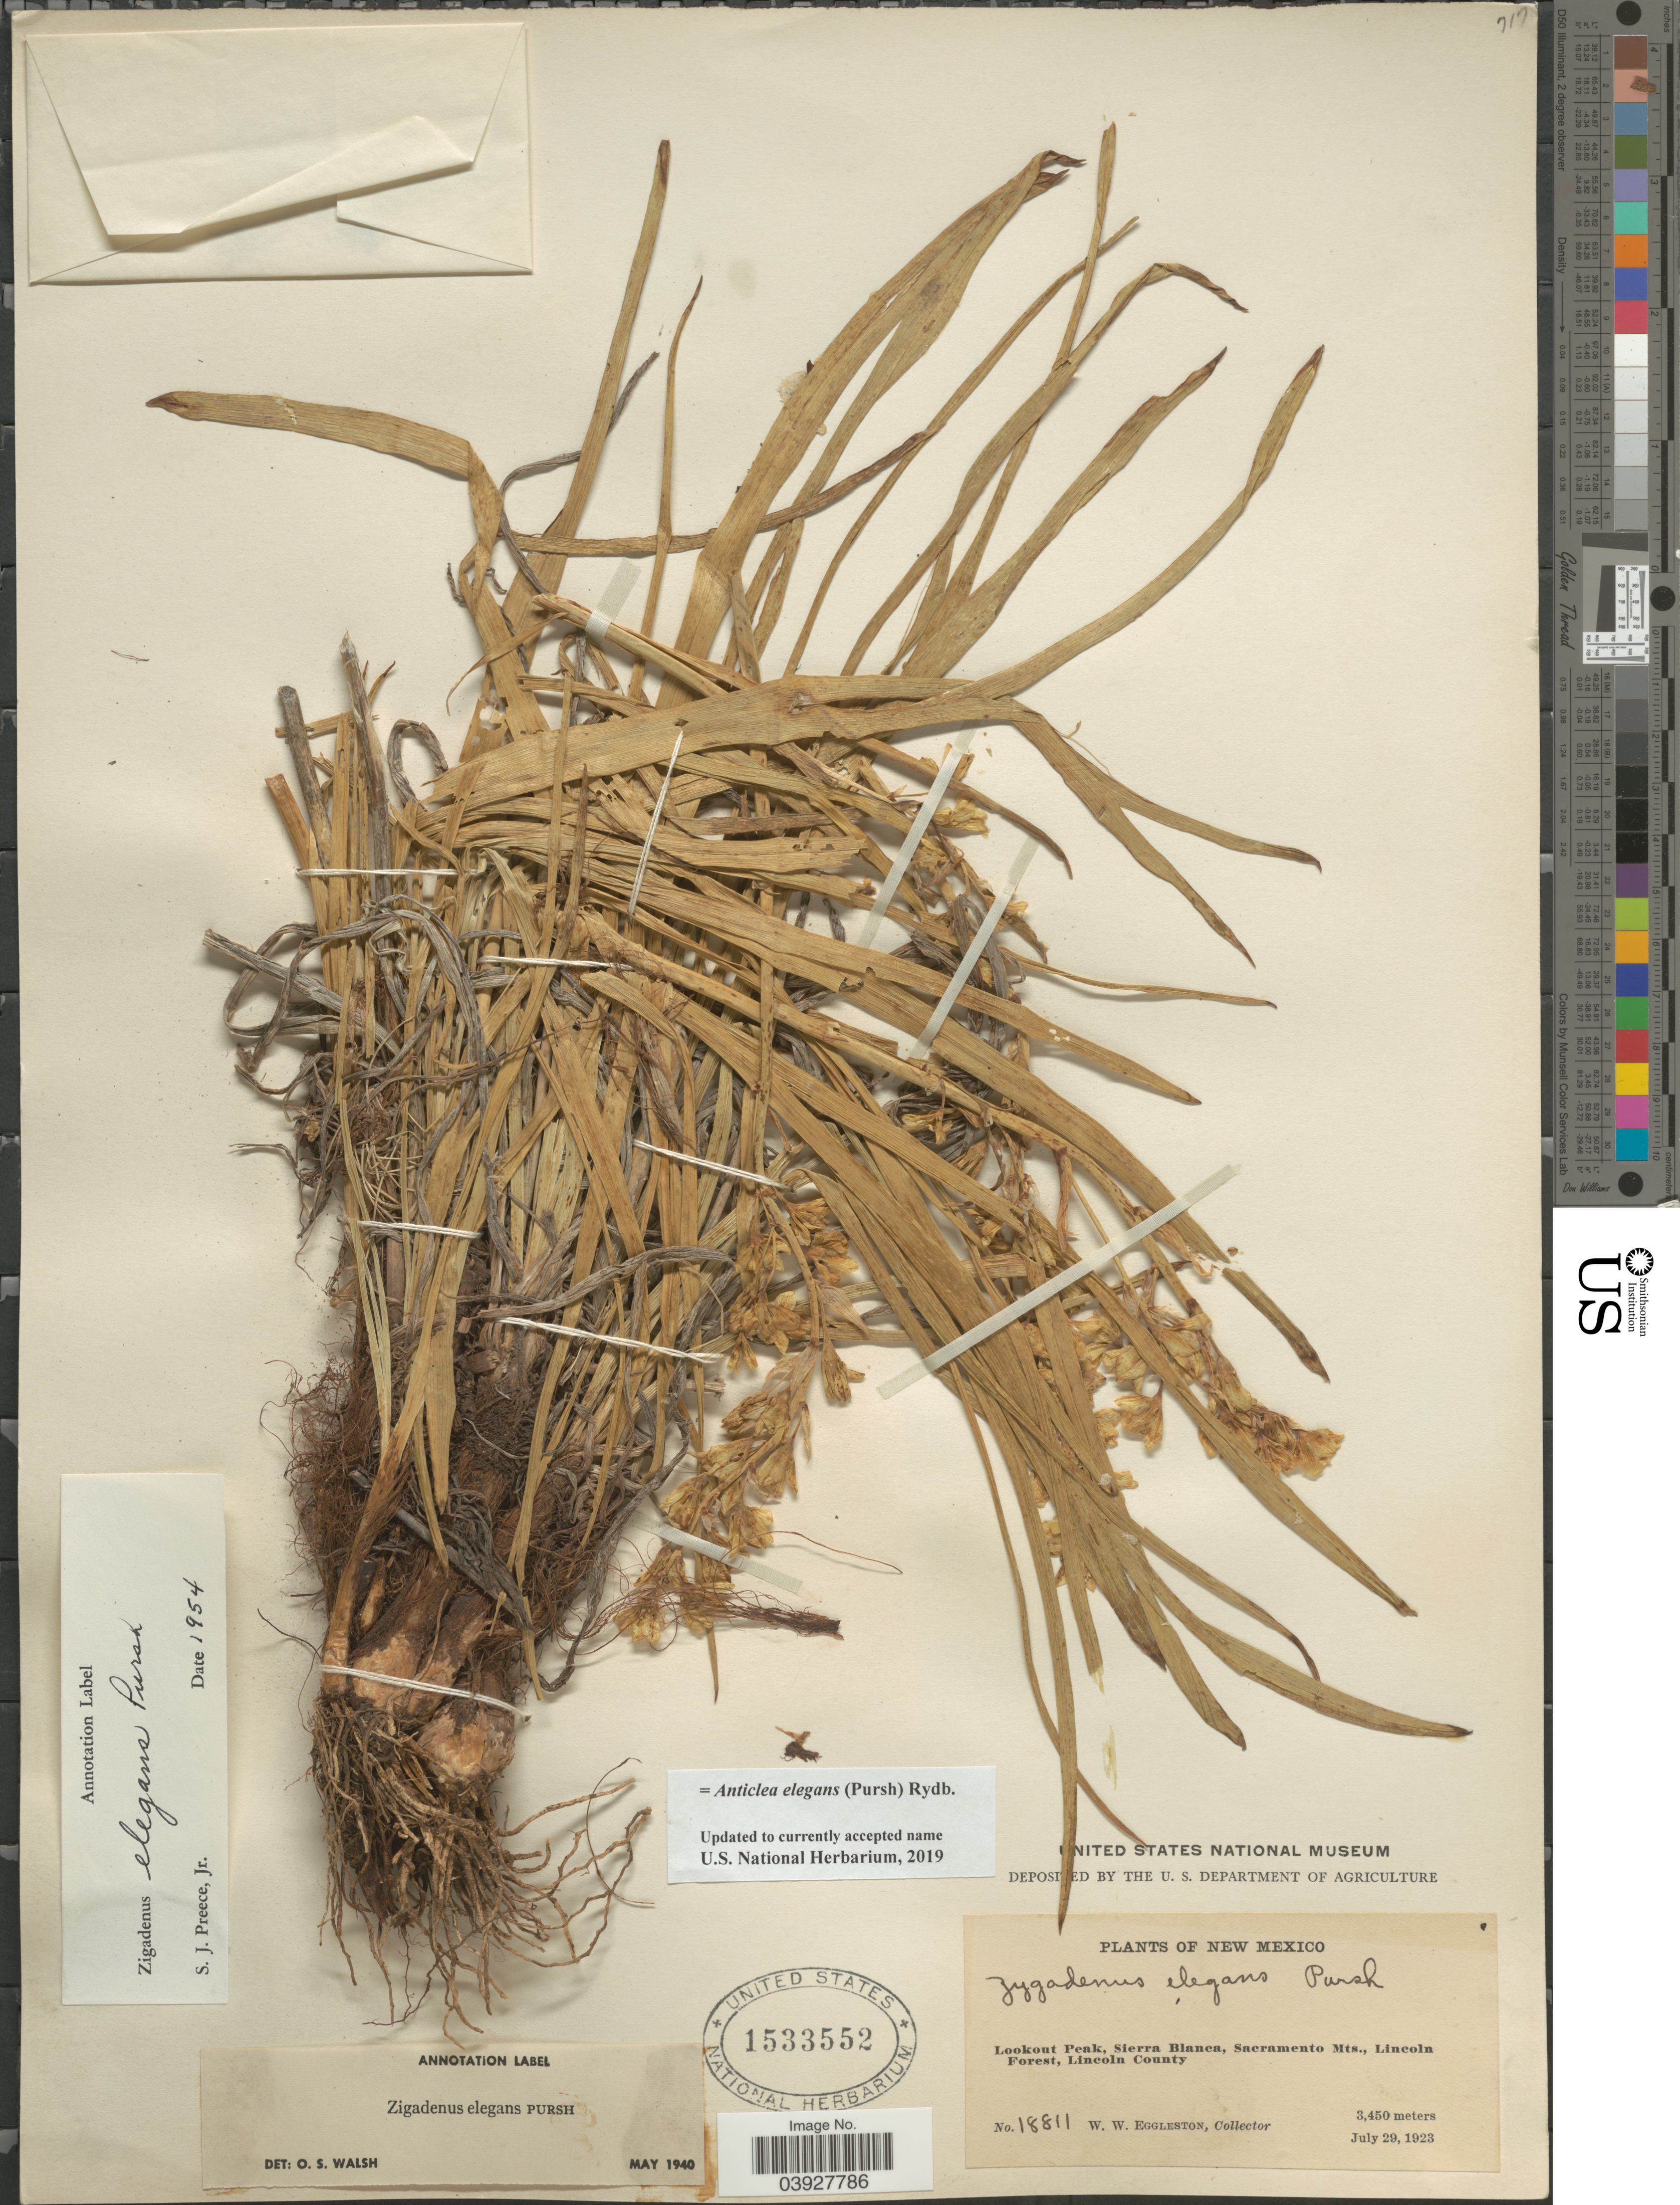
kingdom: Plantae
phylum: Tracheophyta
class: Liliopsida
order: Liliales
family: Melanthiaceae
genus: Anticlea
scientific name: Anticlea elegans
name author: (Pursh) Rydb.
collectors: W. W. Eggleston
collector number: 18811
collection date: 1923-07-29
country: United States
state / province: New Mexico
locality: Lookout Peak, Sierra Blanca, Sacramento Mts., Lincoln Forest, Lincoln County.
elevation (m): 3450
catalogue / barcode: US 1533552